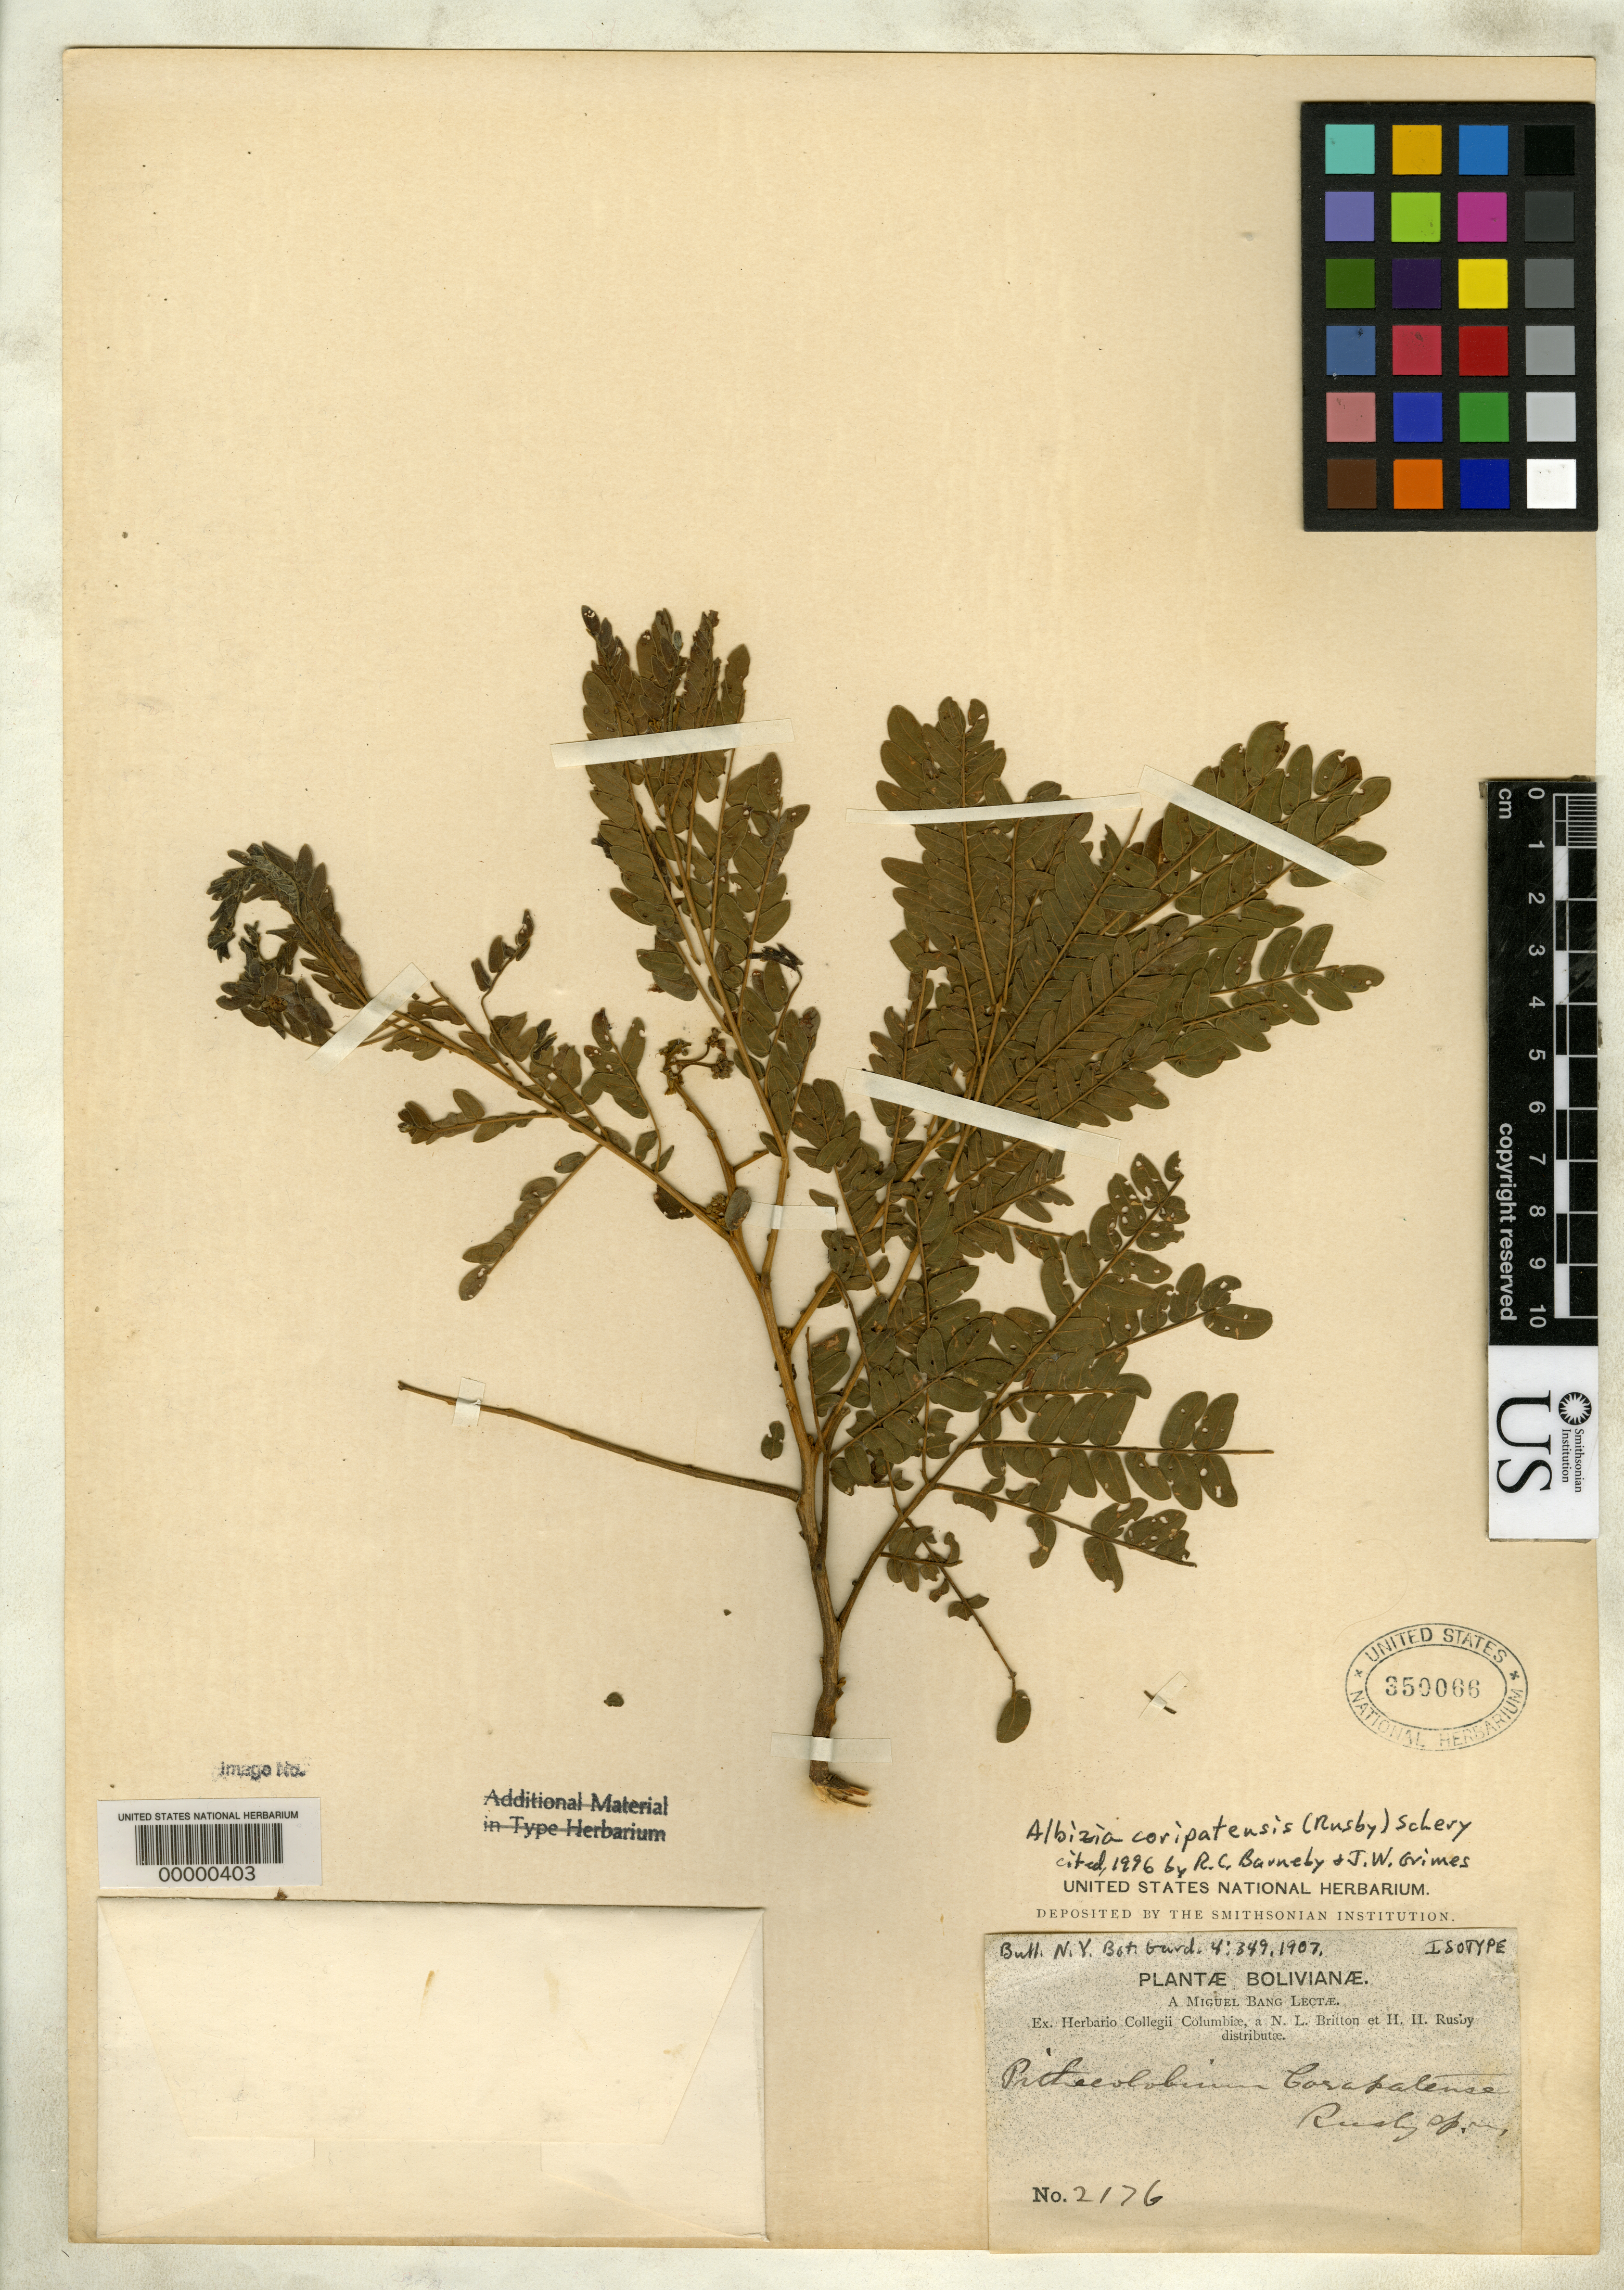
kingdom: Plantae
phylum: Tracheophyta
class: Magnoliopsida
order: Fabales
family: Fabaceae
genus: Pithecellobium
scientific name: Pithecellobium coripatense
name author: Rusby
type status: Isotype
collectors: M. Bang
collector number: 2176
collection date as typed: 06 May 1894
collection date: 1894-05-06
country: Bolivia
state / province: La Paz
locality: Coripata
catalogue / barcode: US 350066